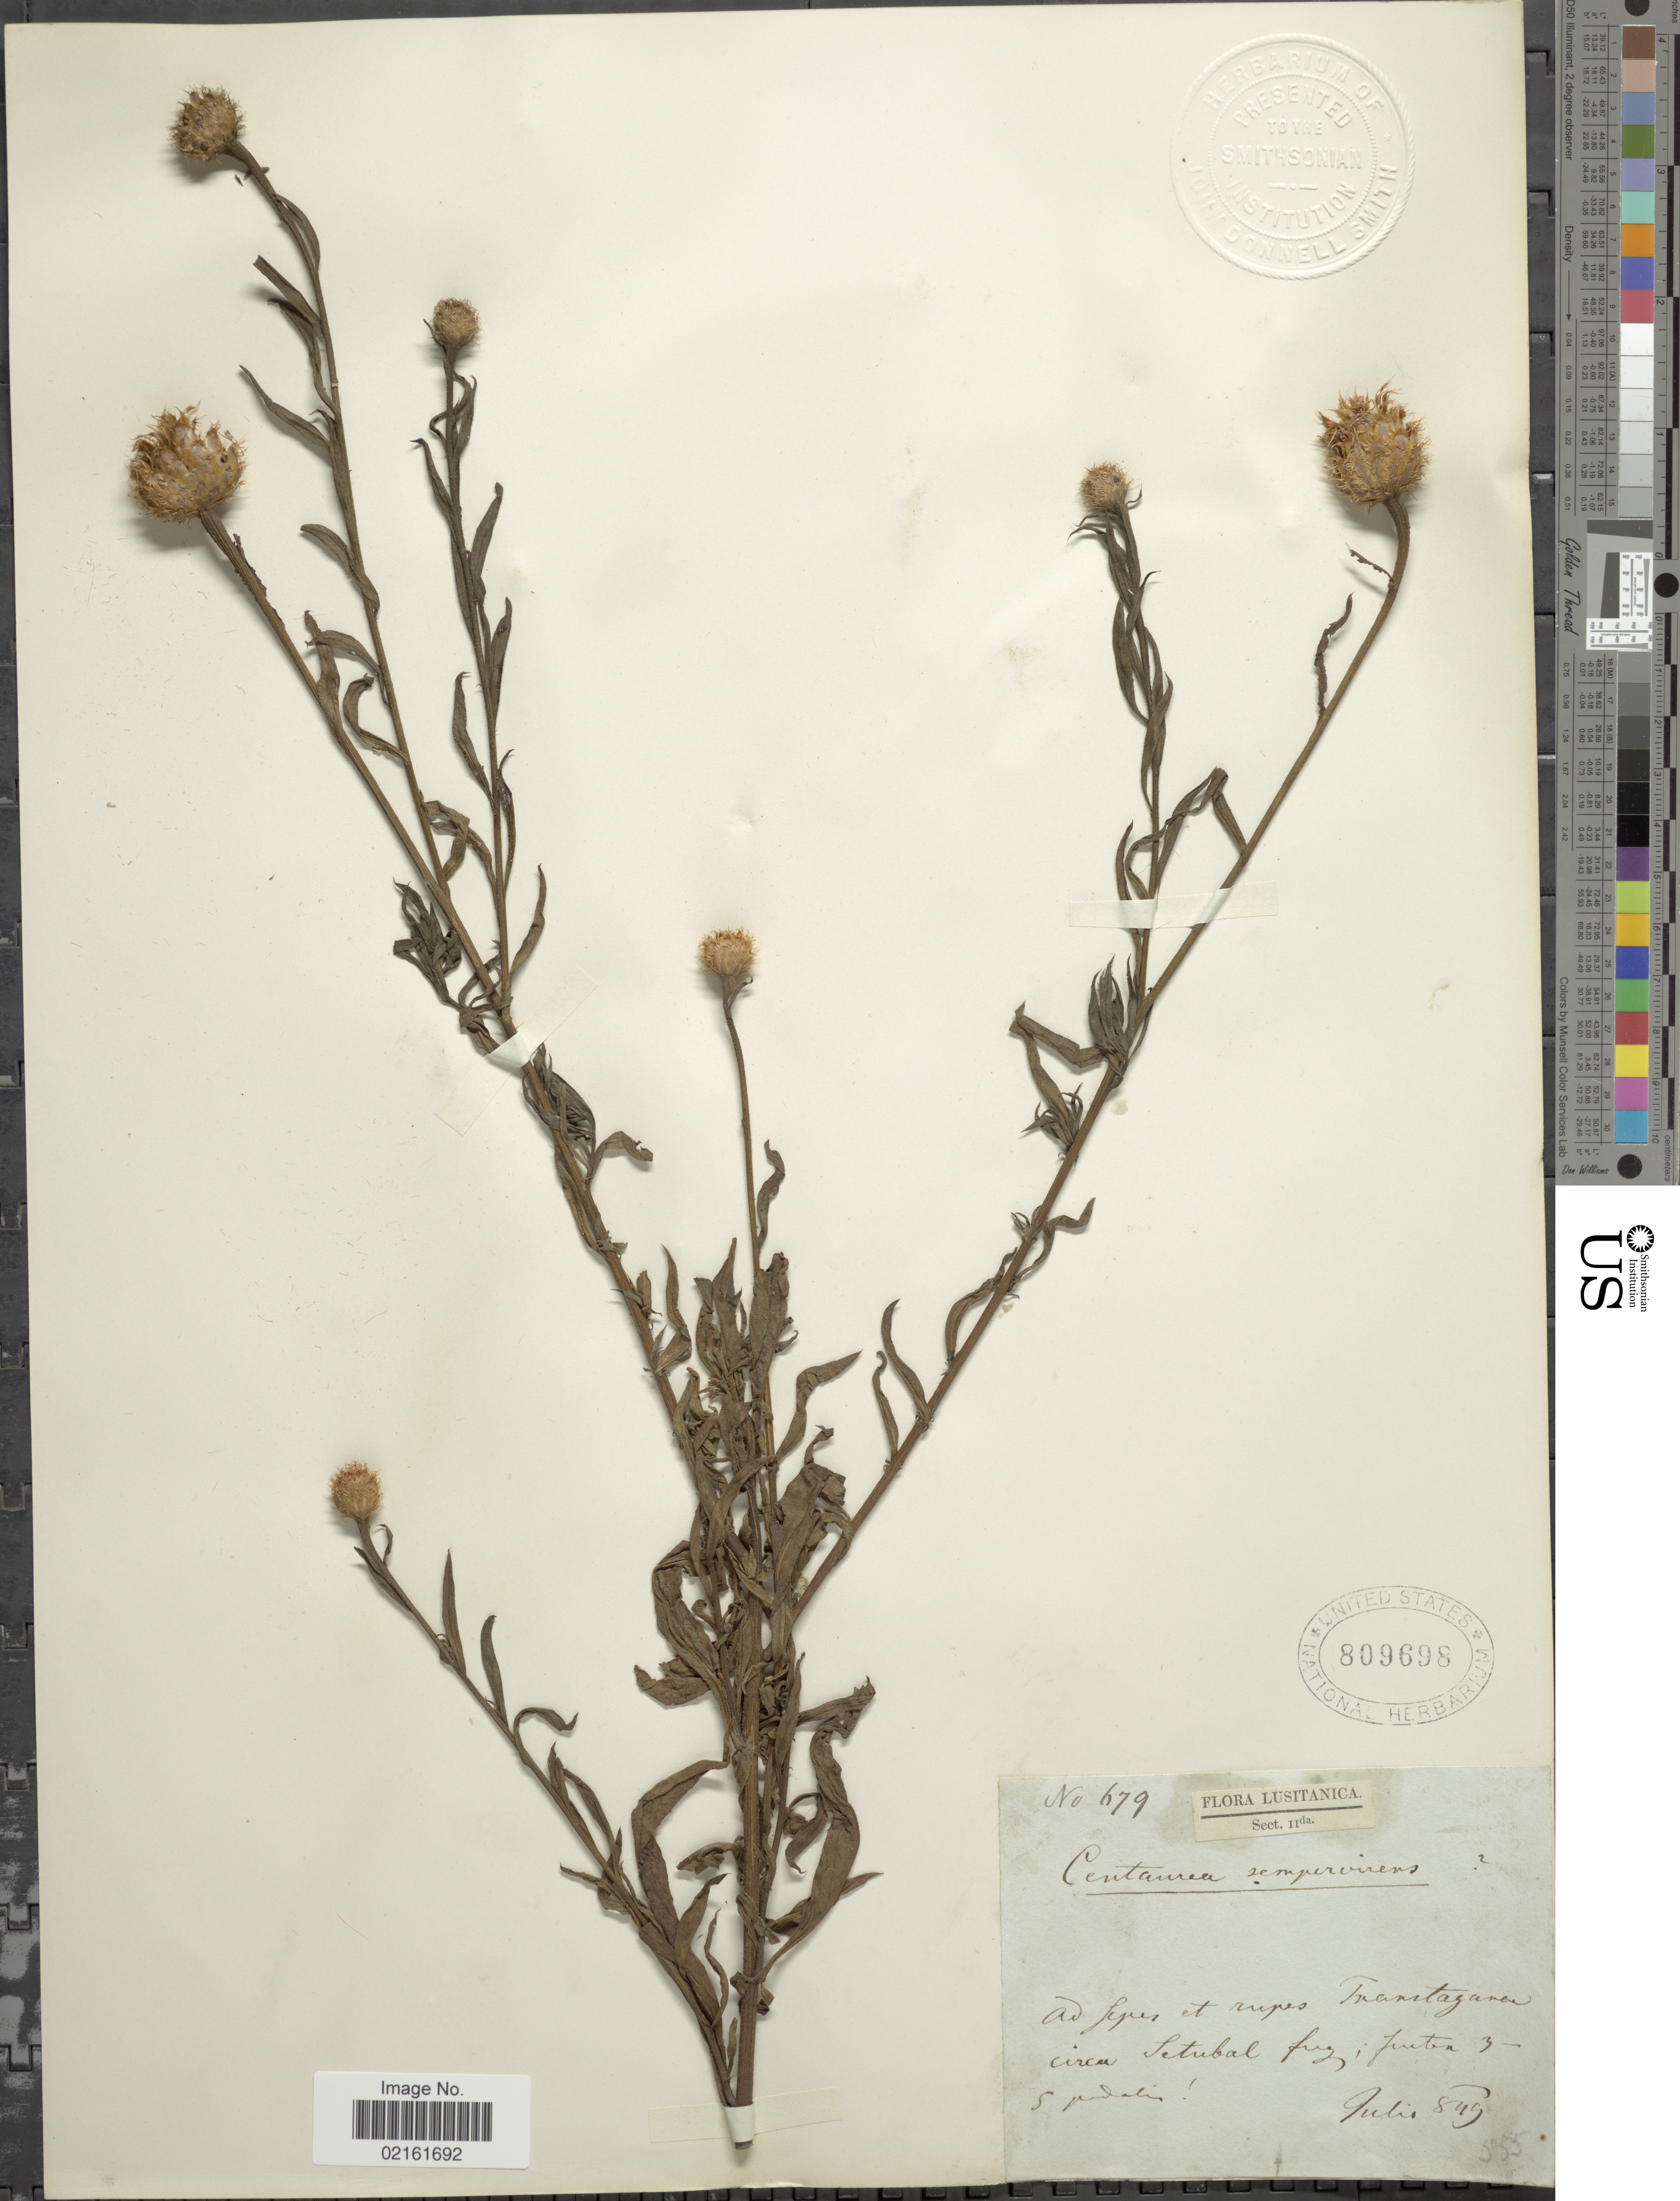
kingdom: Plantae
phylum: Tracheophyta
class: Magnoliopsida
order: Asterales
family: Asteraceae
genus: Cheirolophus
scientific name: Cheirolophus sempervirens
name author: (L.) Pomel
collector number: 679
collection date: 1849-07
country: Portugal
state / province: Setubal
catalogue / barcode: US 809698